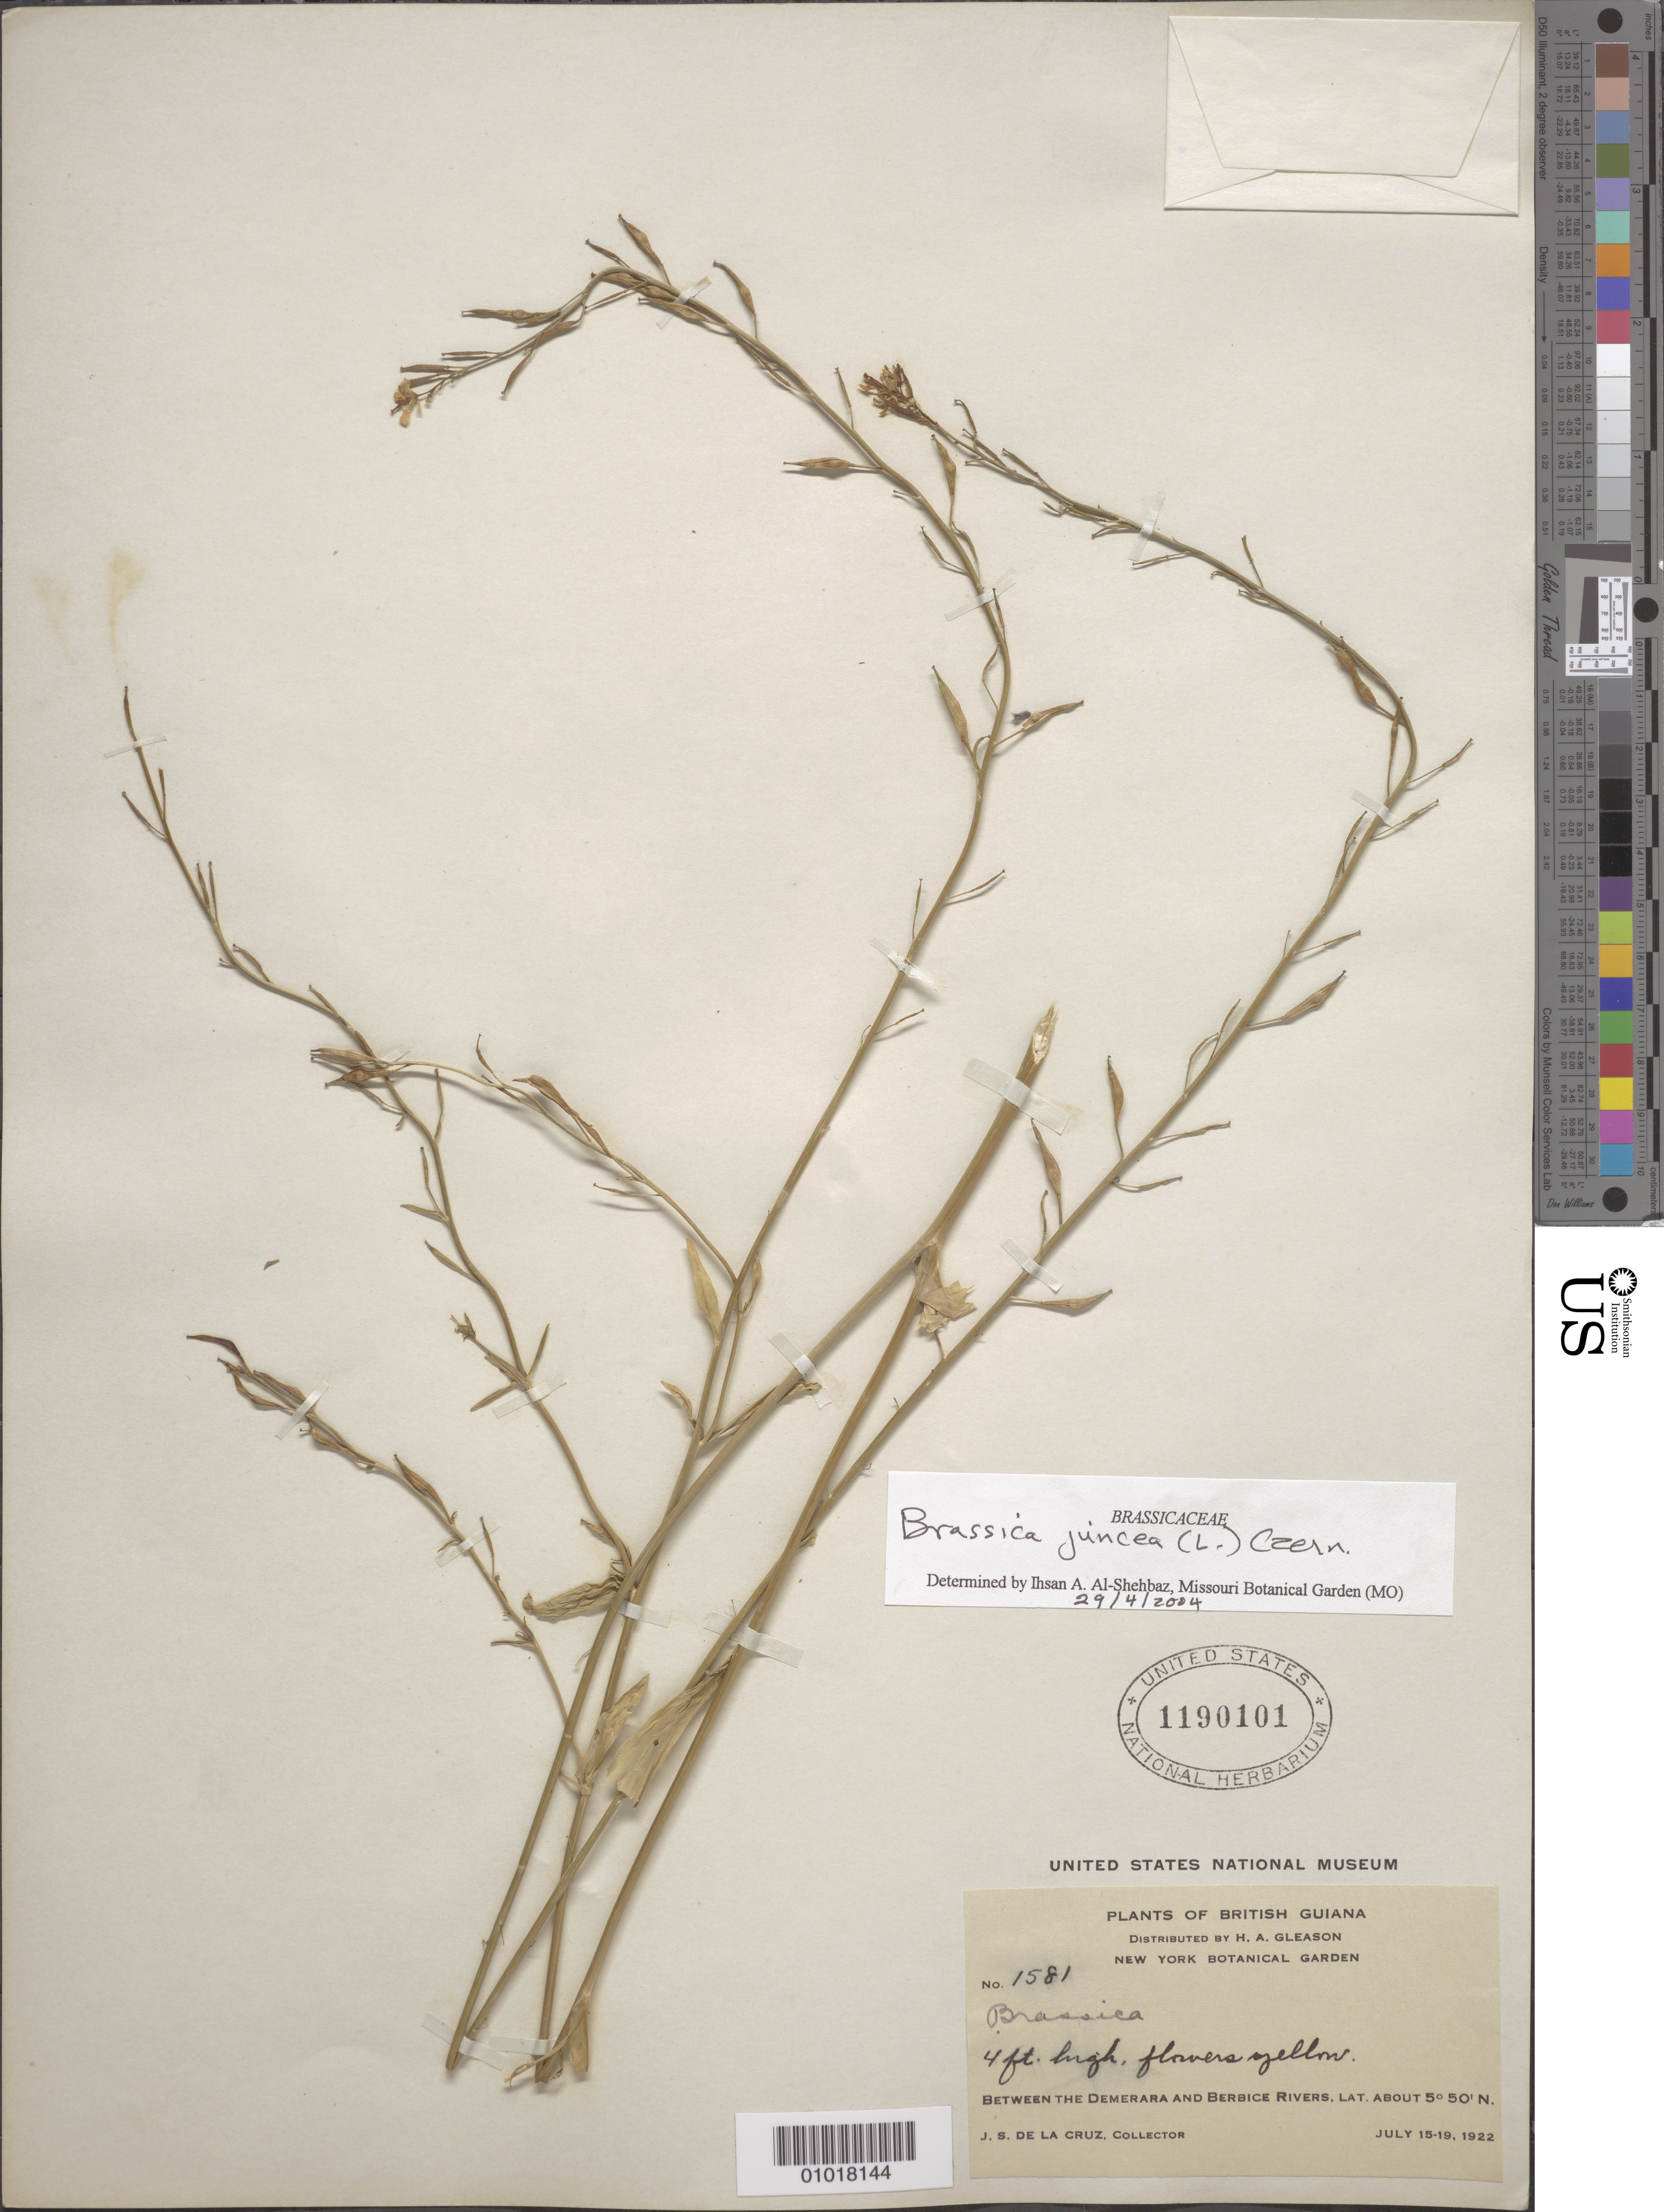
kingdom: Plantae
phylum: Tracheophyta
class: Magnoliopsida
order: Brassicales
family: Brassicaceae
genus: Brassica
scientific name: Brassica juncea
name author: (L.) Czern.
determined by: Al-Shehbaz, I. A., (MO), Missouri Botanical Garden (UNITED STATES)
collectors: J. S. de la Cruz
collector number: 1581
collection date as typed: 15-Jul-22 to 19-Jul-22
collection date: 1922-07-15/1922-07-19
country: Guyana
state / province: U. Demerara-Berbice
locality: Demerara River to the Berbice River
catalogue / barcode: US 1190101